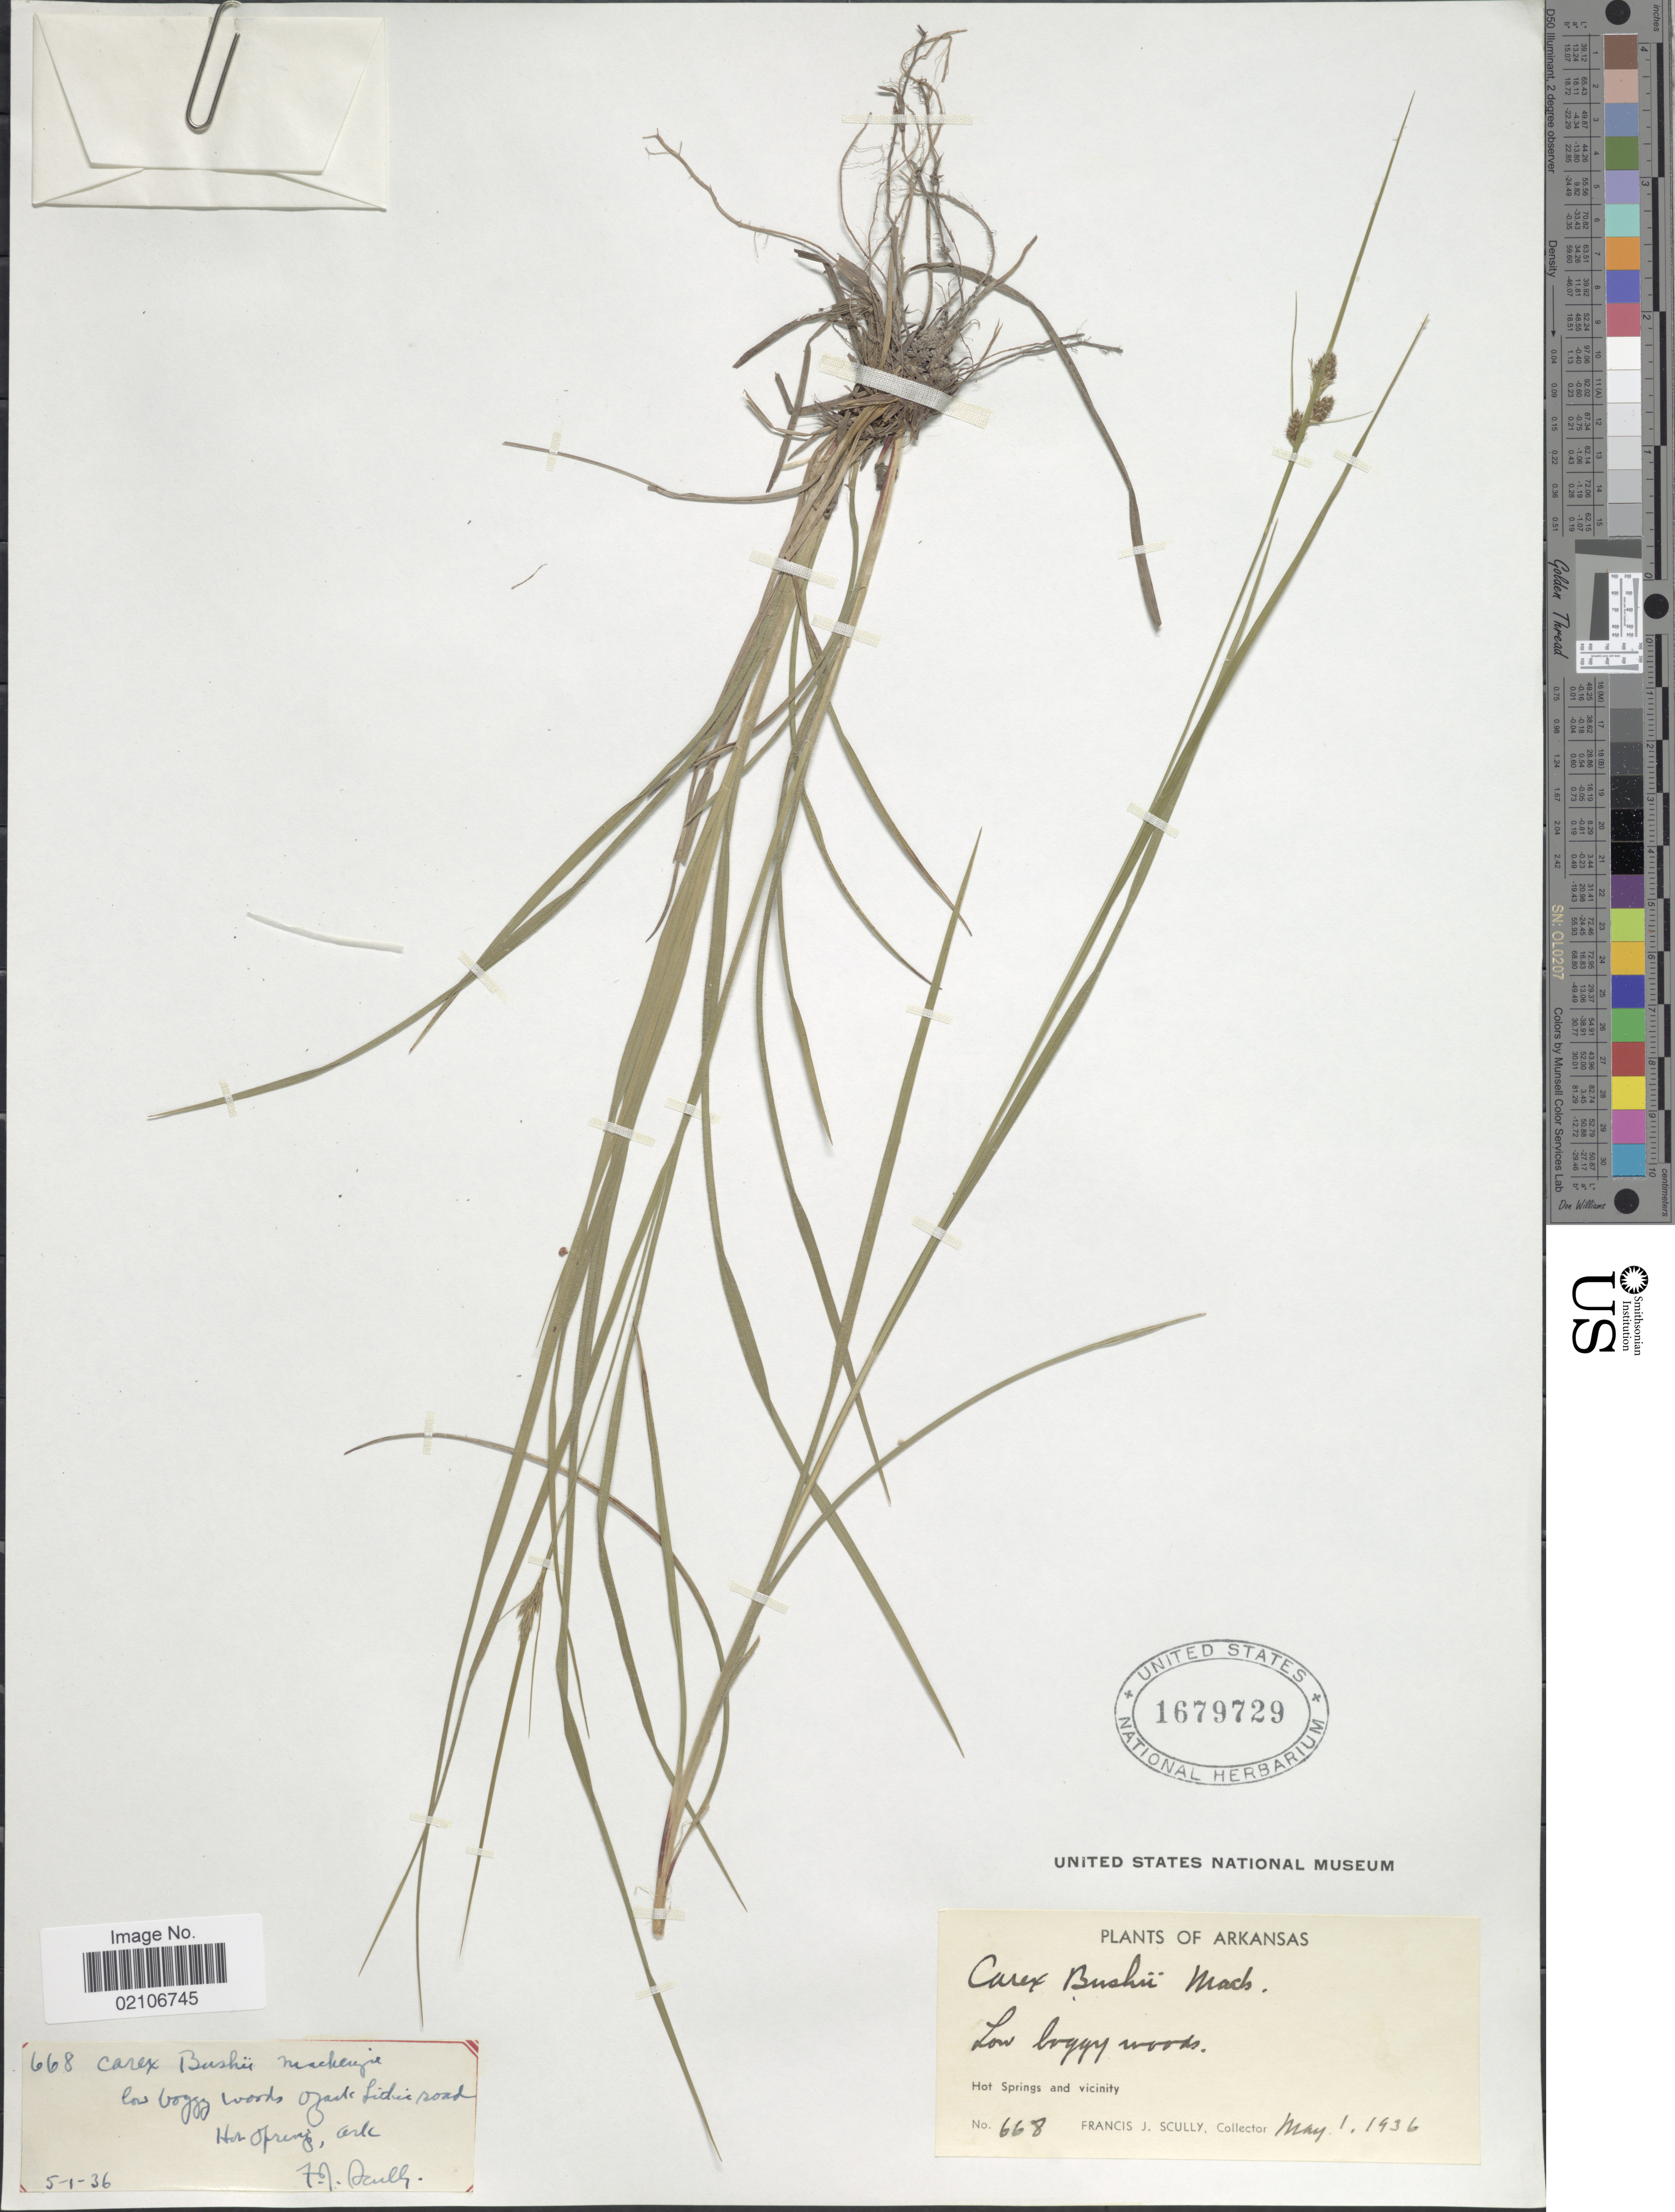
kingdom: Plantae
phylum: Tracheophyta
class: Liliopsida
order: Poales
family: Cyperaceae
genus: Carex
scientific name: Carex bushii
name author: Mack.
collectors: F. J. Scully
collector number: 668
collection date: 1936-05-01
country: United States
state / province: Arkansas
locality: Low boggy woods, Hot Springs and vicinity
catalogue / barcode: US 1679729